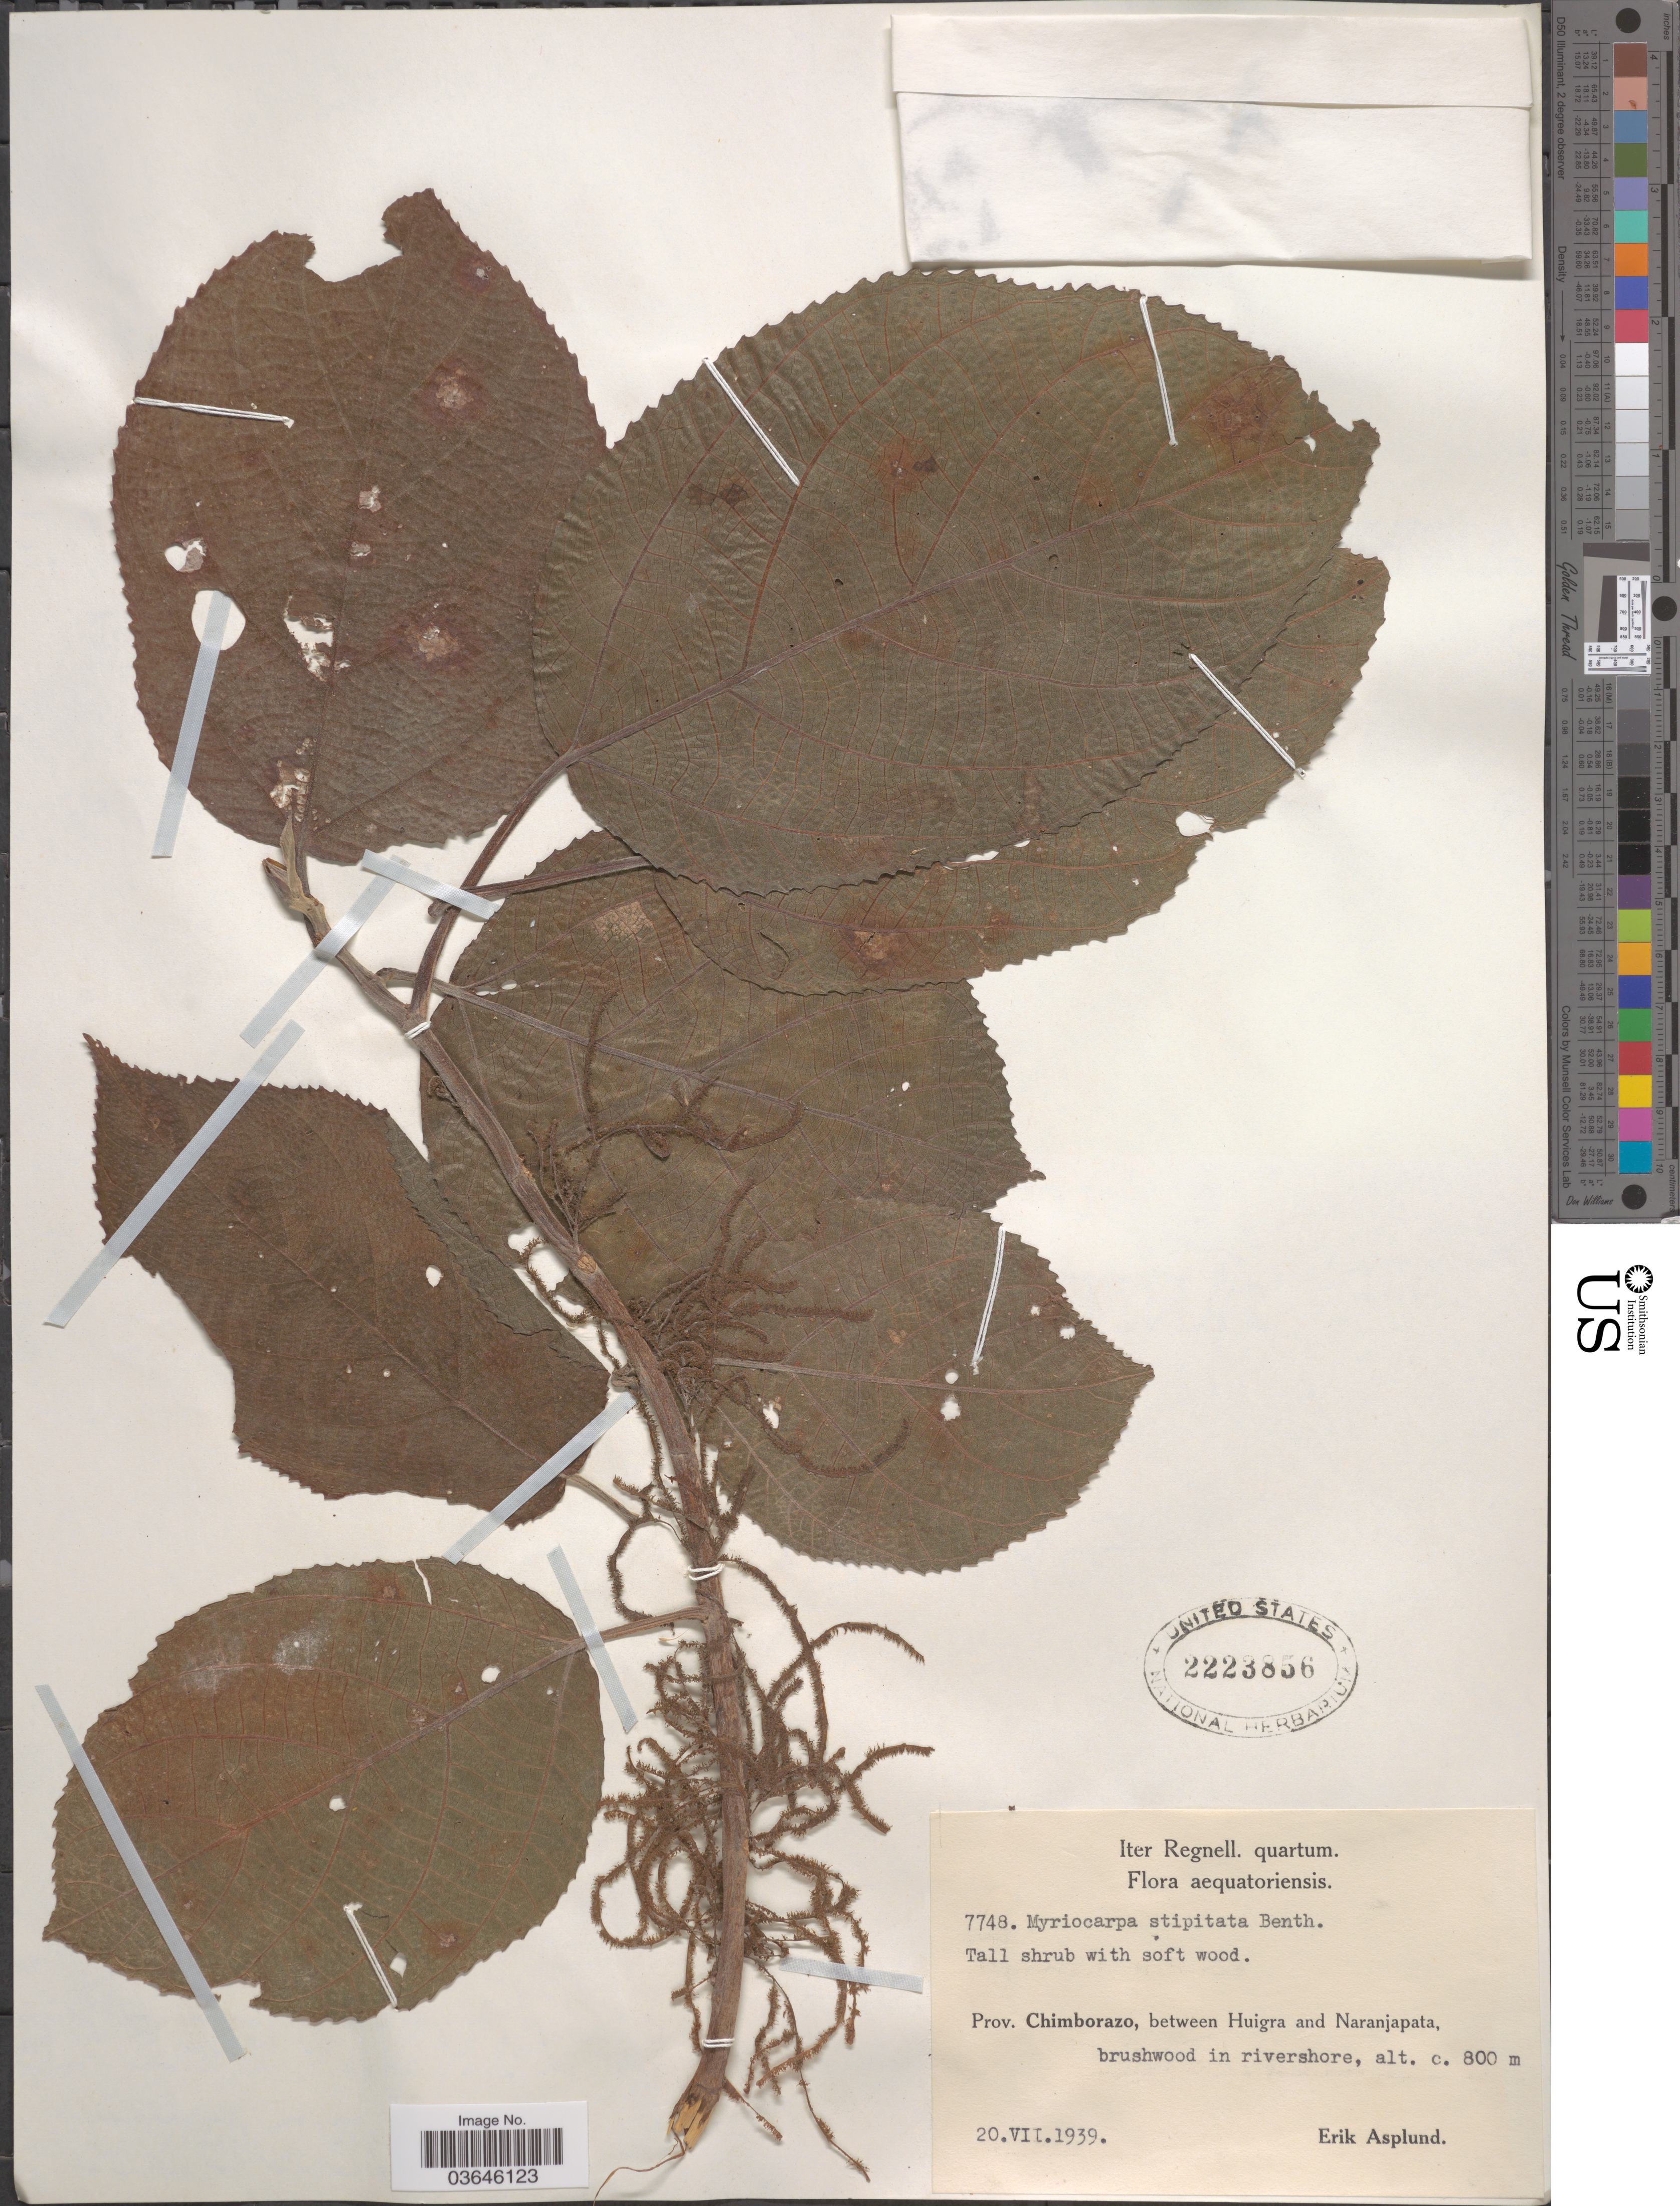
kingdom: Plantae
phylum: Tracheophyta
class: Magnoliopsida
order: Rosales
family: Urticaceae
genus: Myriocarpa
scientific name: Myriocarpa stipitata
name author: Benth.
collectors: E. Asplund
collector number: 7748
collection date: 1939-07-20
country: Ecuador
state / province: Chimborazo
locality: Between Huigra and Naranjapata.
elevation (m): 800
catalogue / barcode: US 2223856